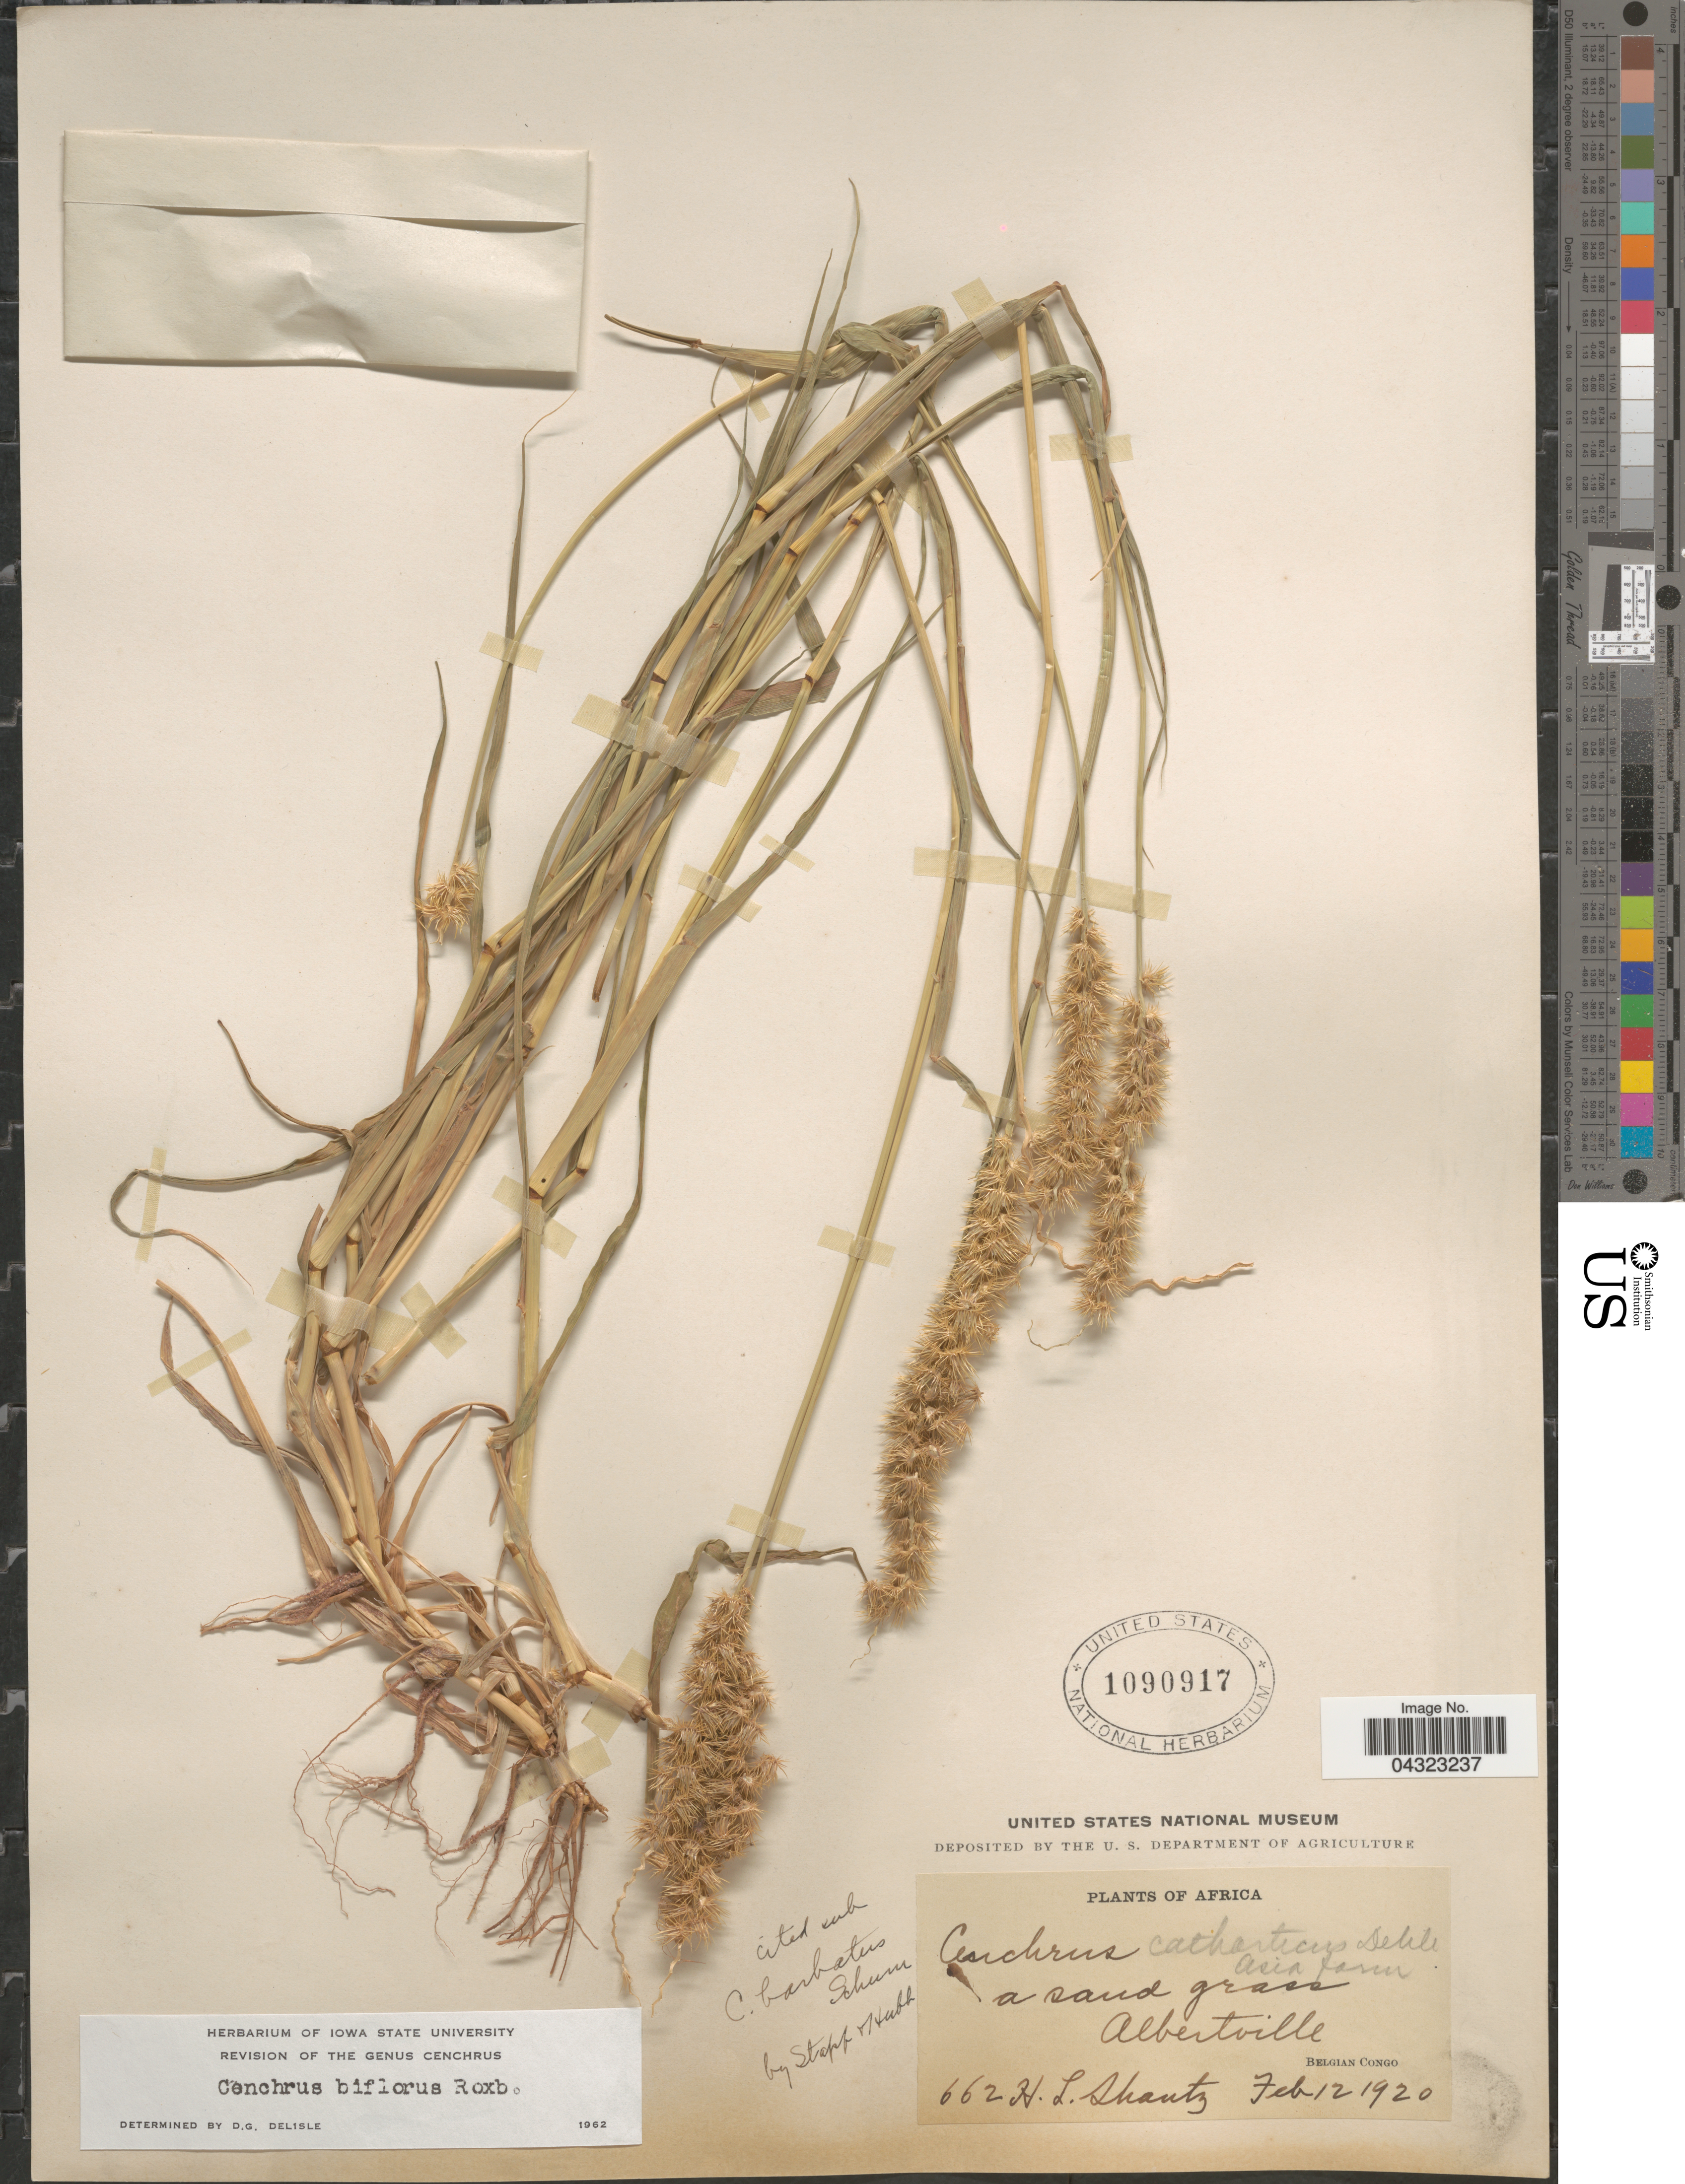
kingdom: Plantae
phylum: Tracheophyta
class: Liliopsida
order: Poales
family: Poaceae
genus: Cenchrus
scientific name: Cenchrus biflorus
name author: Roxb.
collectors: H. Shantz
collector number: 662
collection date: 1920-02-12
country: Congo, Democratic Republic of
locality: Albertville. Belgian Congo.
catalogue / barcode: US 1090917